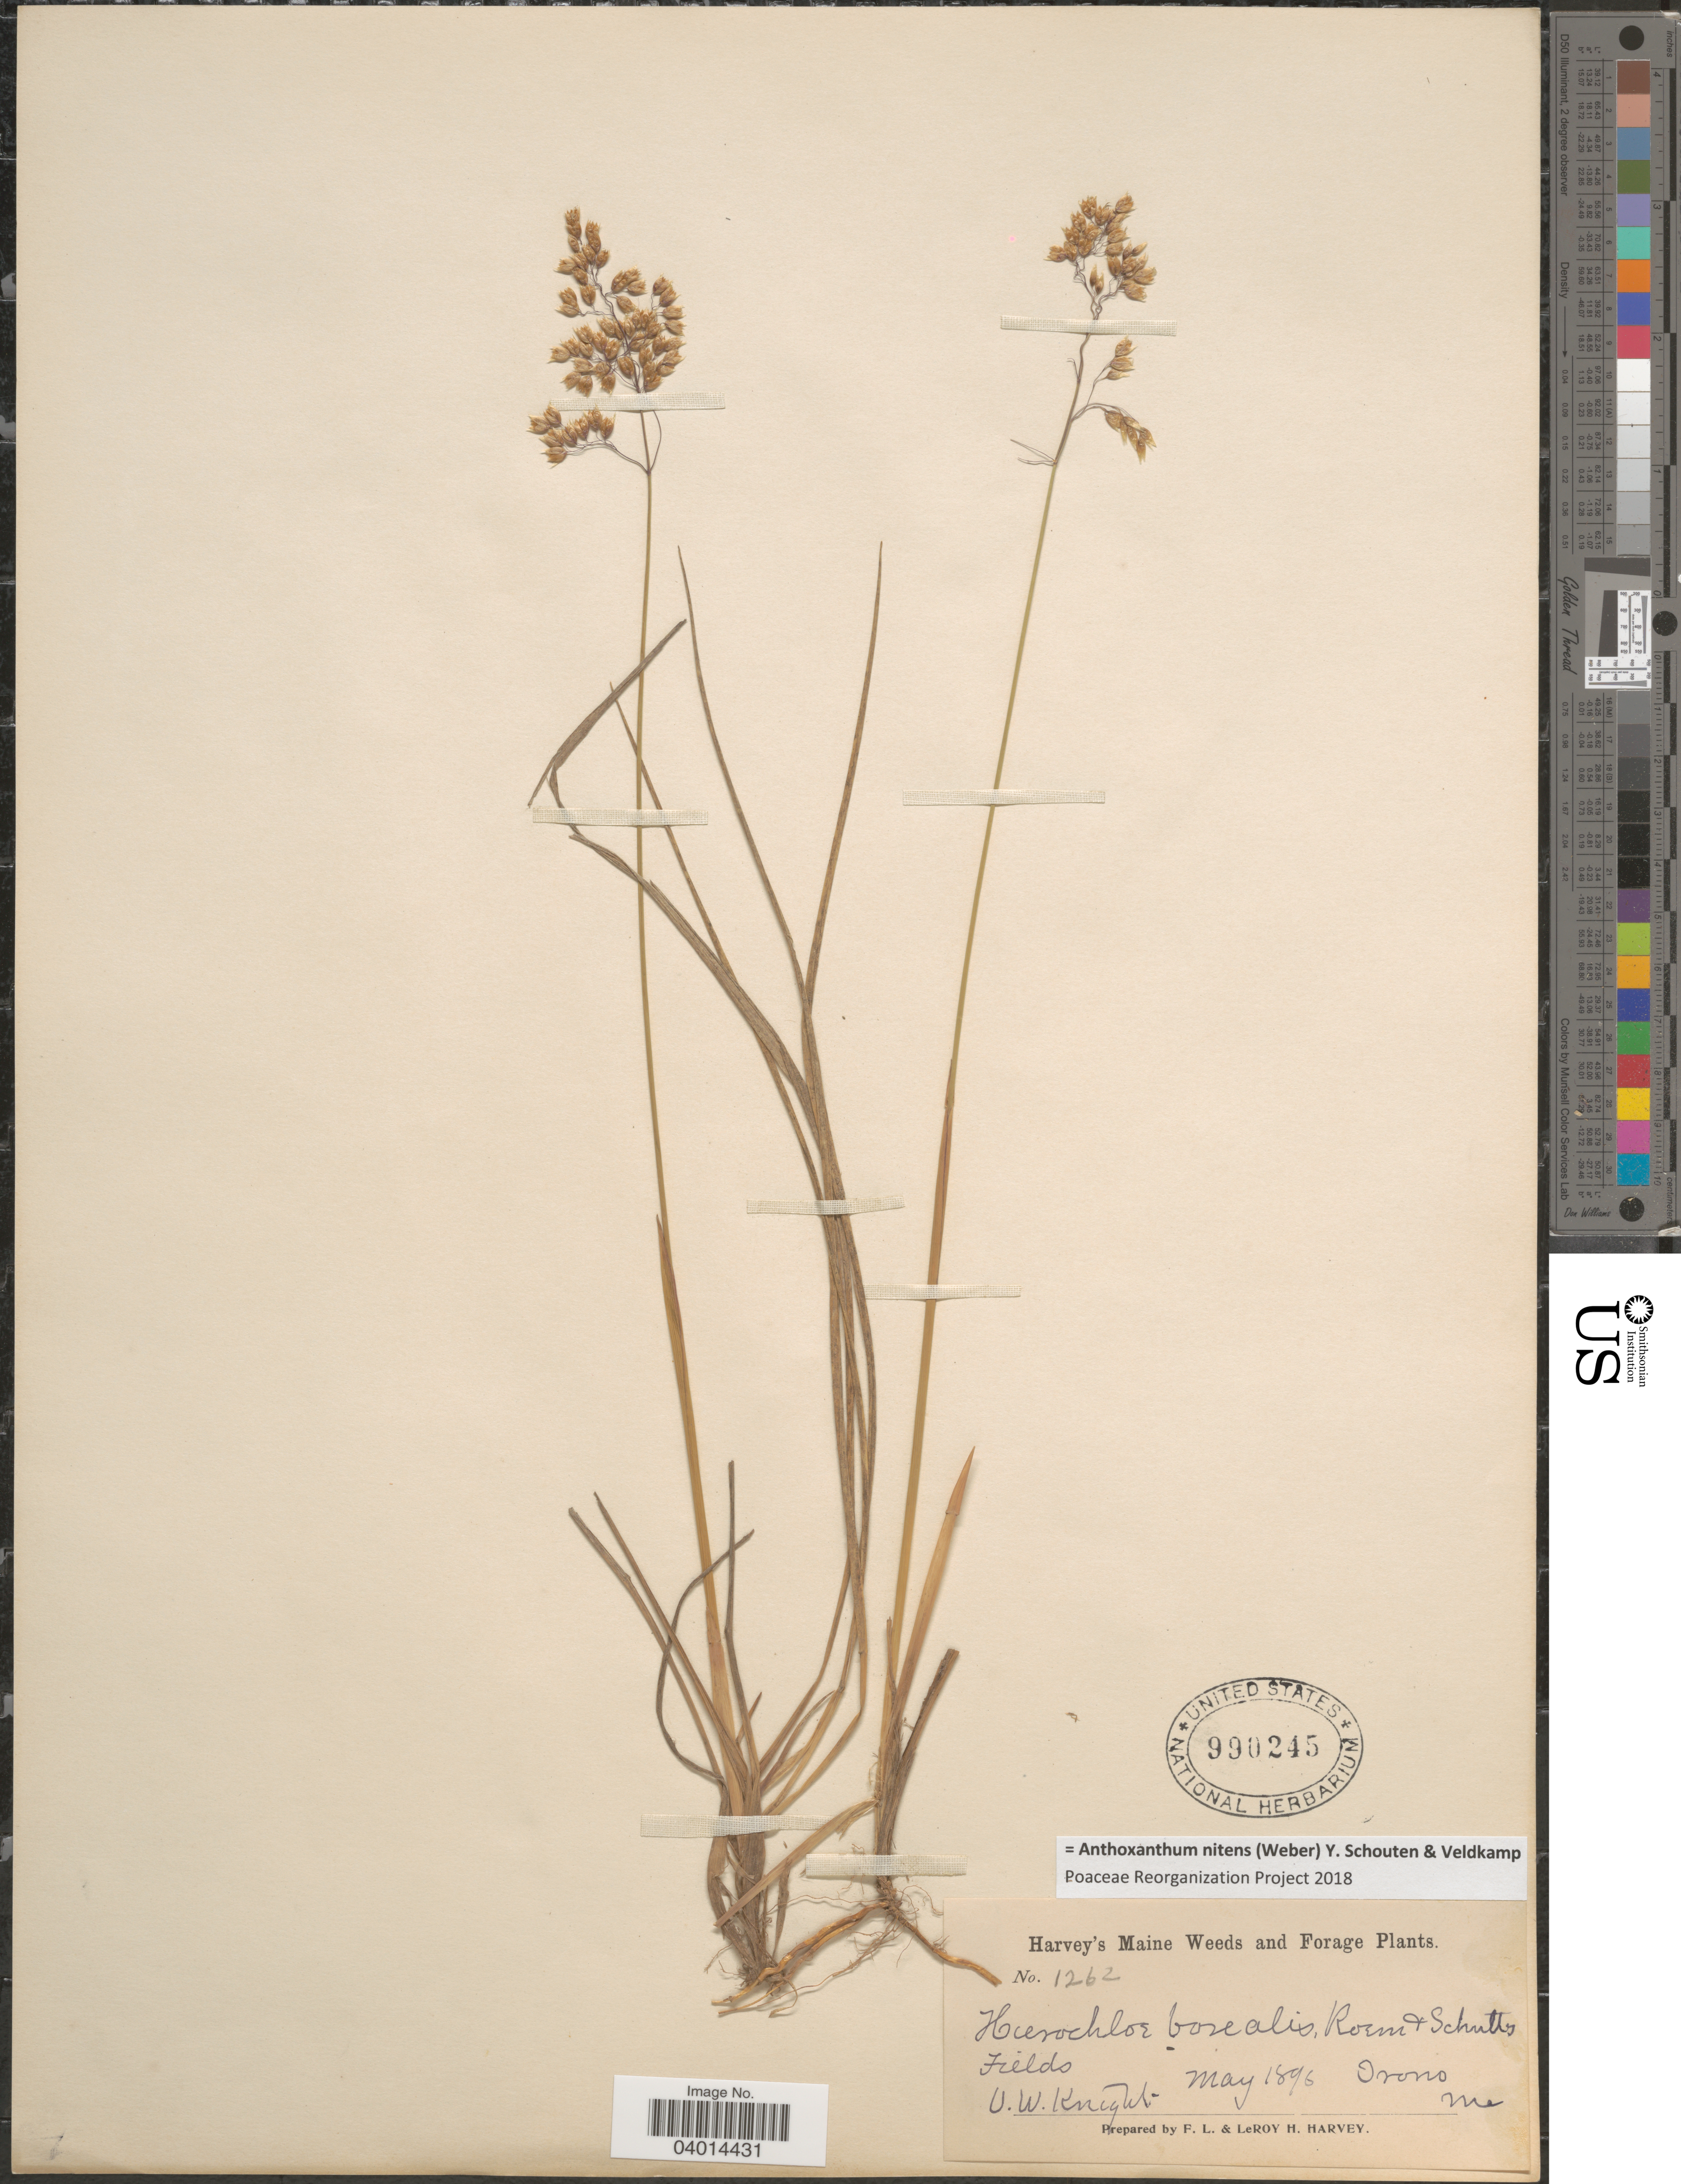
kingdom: Plantae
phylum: Tracheophyta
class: Liliopsida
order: Poales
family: Poaceae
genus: Anthoxanthum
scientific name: Anthoxanthum nitens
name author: (G.H. Weber) R.T.A. Schouten & Veldkamp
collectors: O. Knight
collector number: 1262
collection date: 1896-05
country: United States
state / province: Maine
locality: Orono.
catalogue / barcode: US 990245